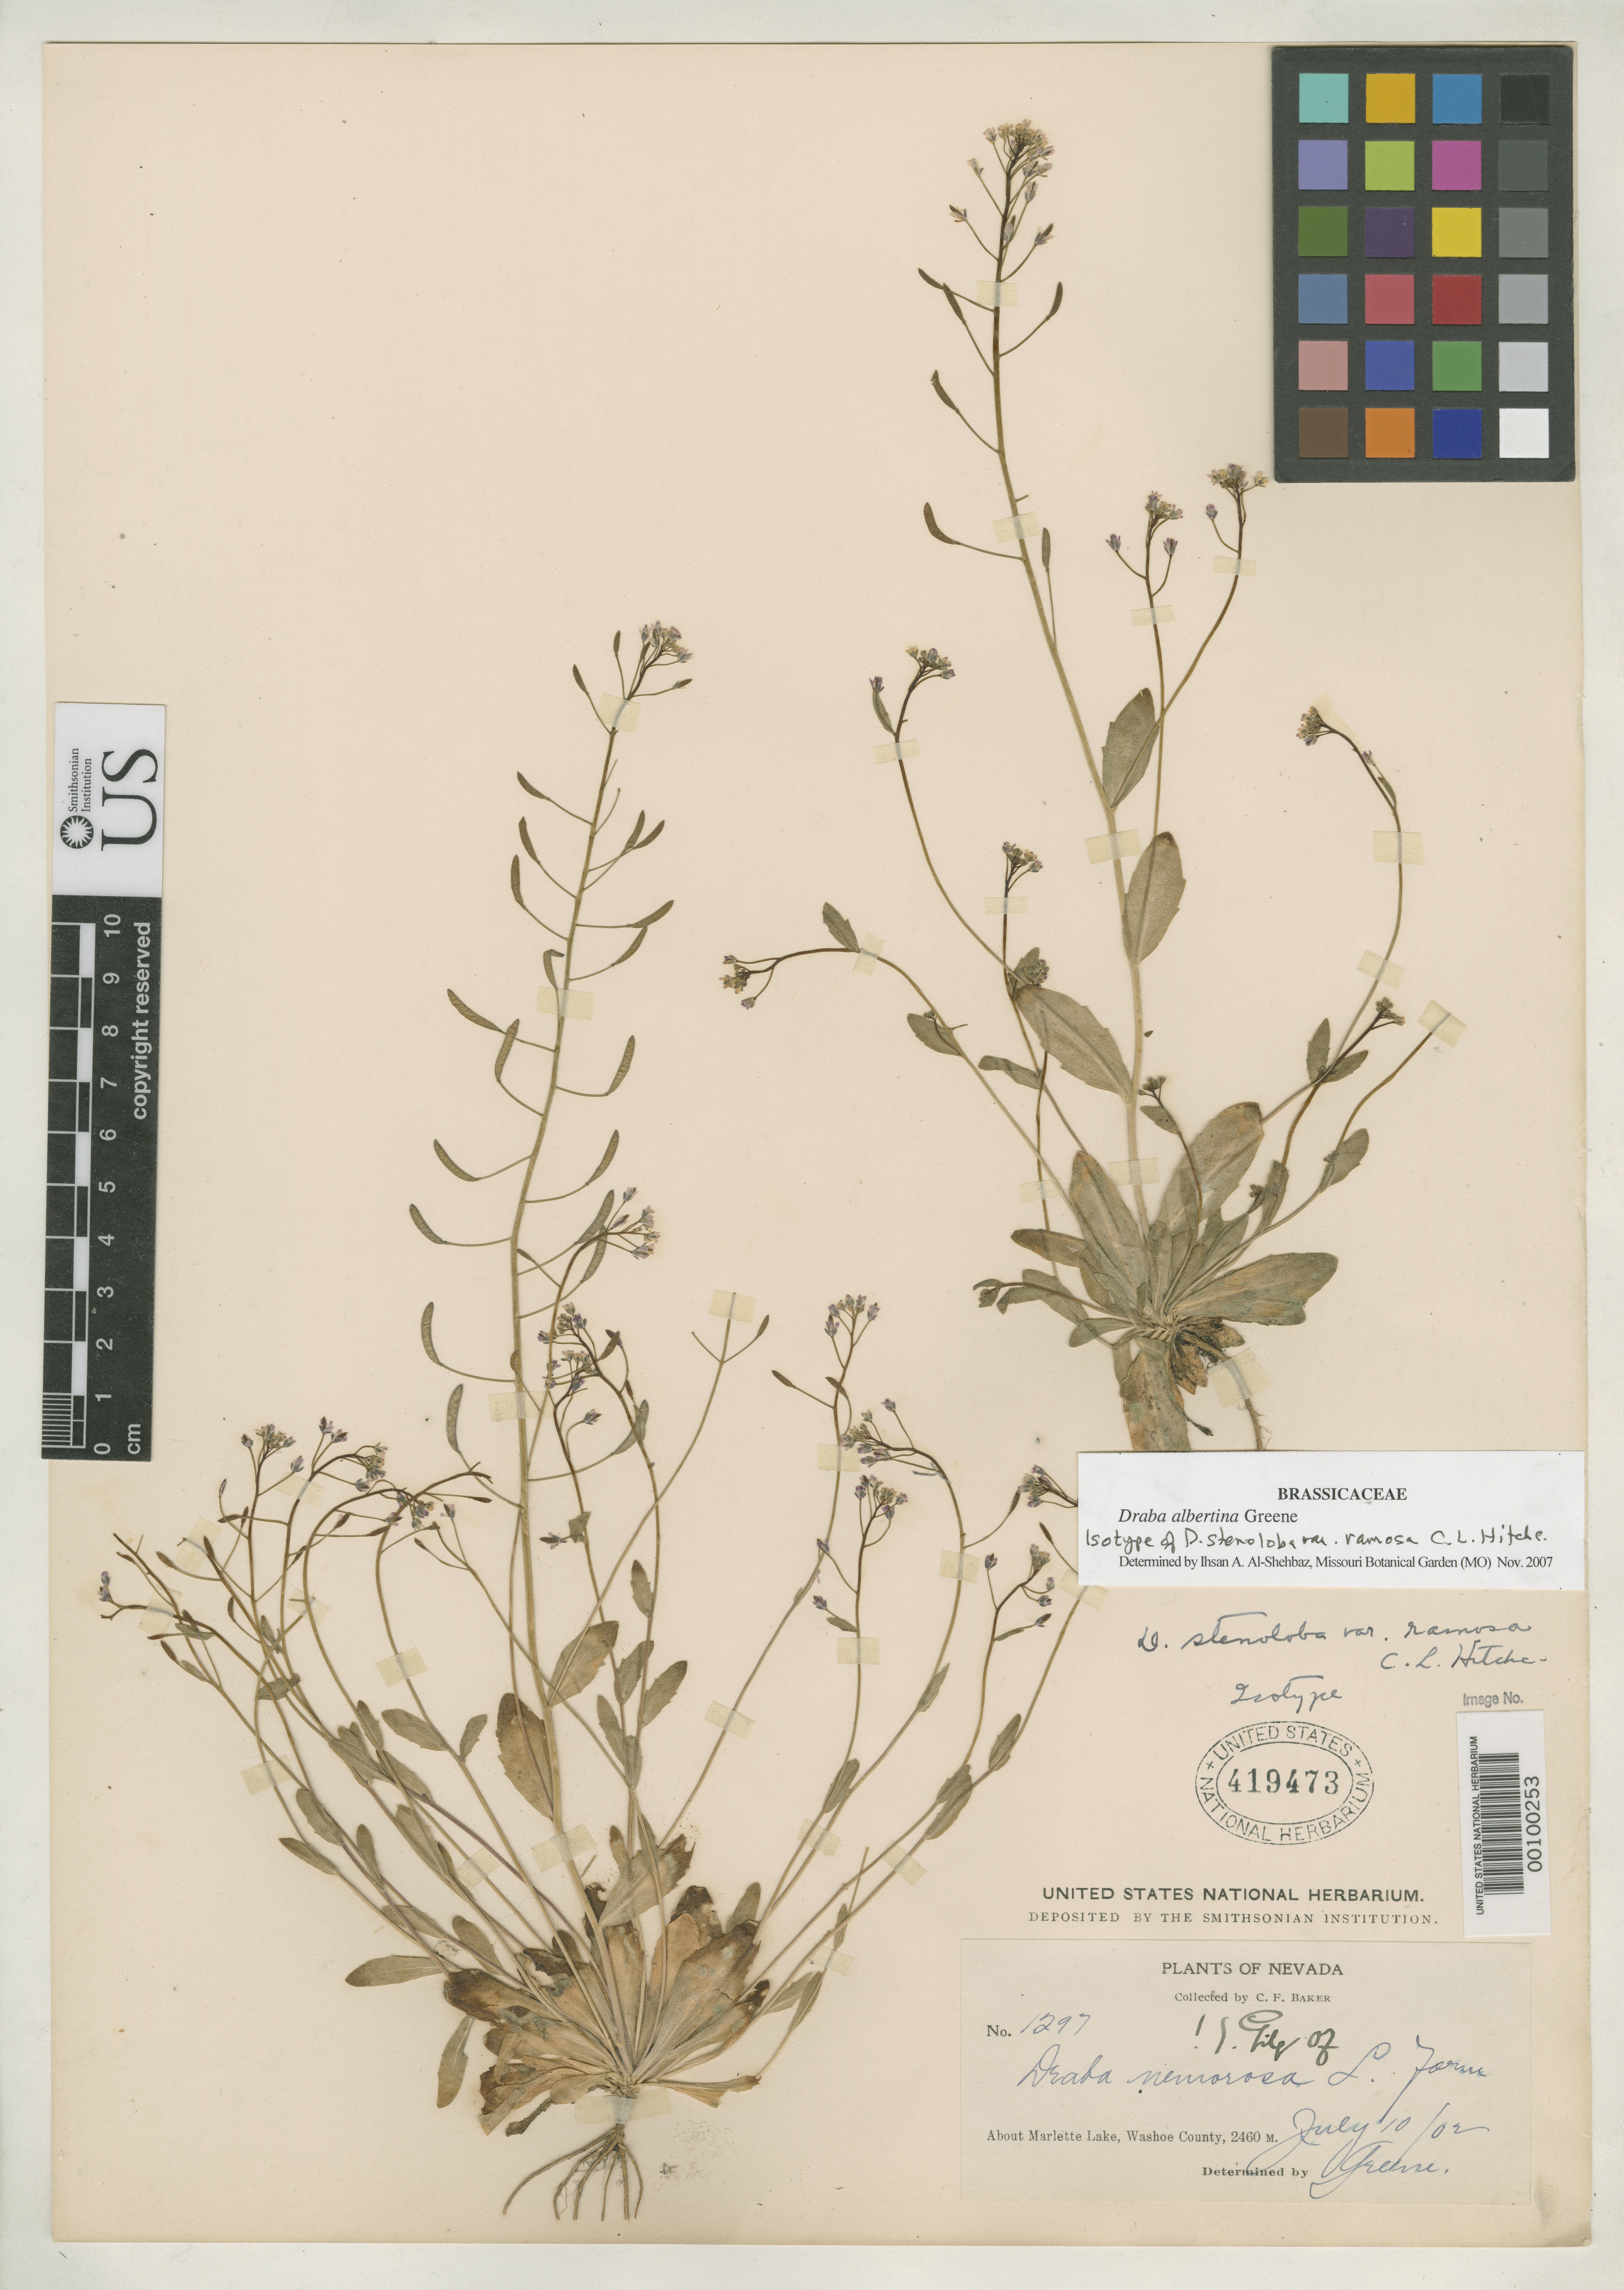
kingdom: Plantae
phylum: Tracheophyta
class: Magnoliopsida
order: Brassicales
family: Brassicaceae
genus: Draba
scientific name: Draba stenoloba var. ramosa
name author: C.L. Hitchc.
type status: Isotype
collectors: C. F. Baker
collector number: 1297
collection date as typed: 10 Jul 1902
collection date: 1902-07-10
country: United States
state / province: Nevada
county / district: Washoe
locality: About Marlette Lake.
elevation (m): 2460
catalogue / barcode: US 419473